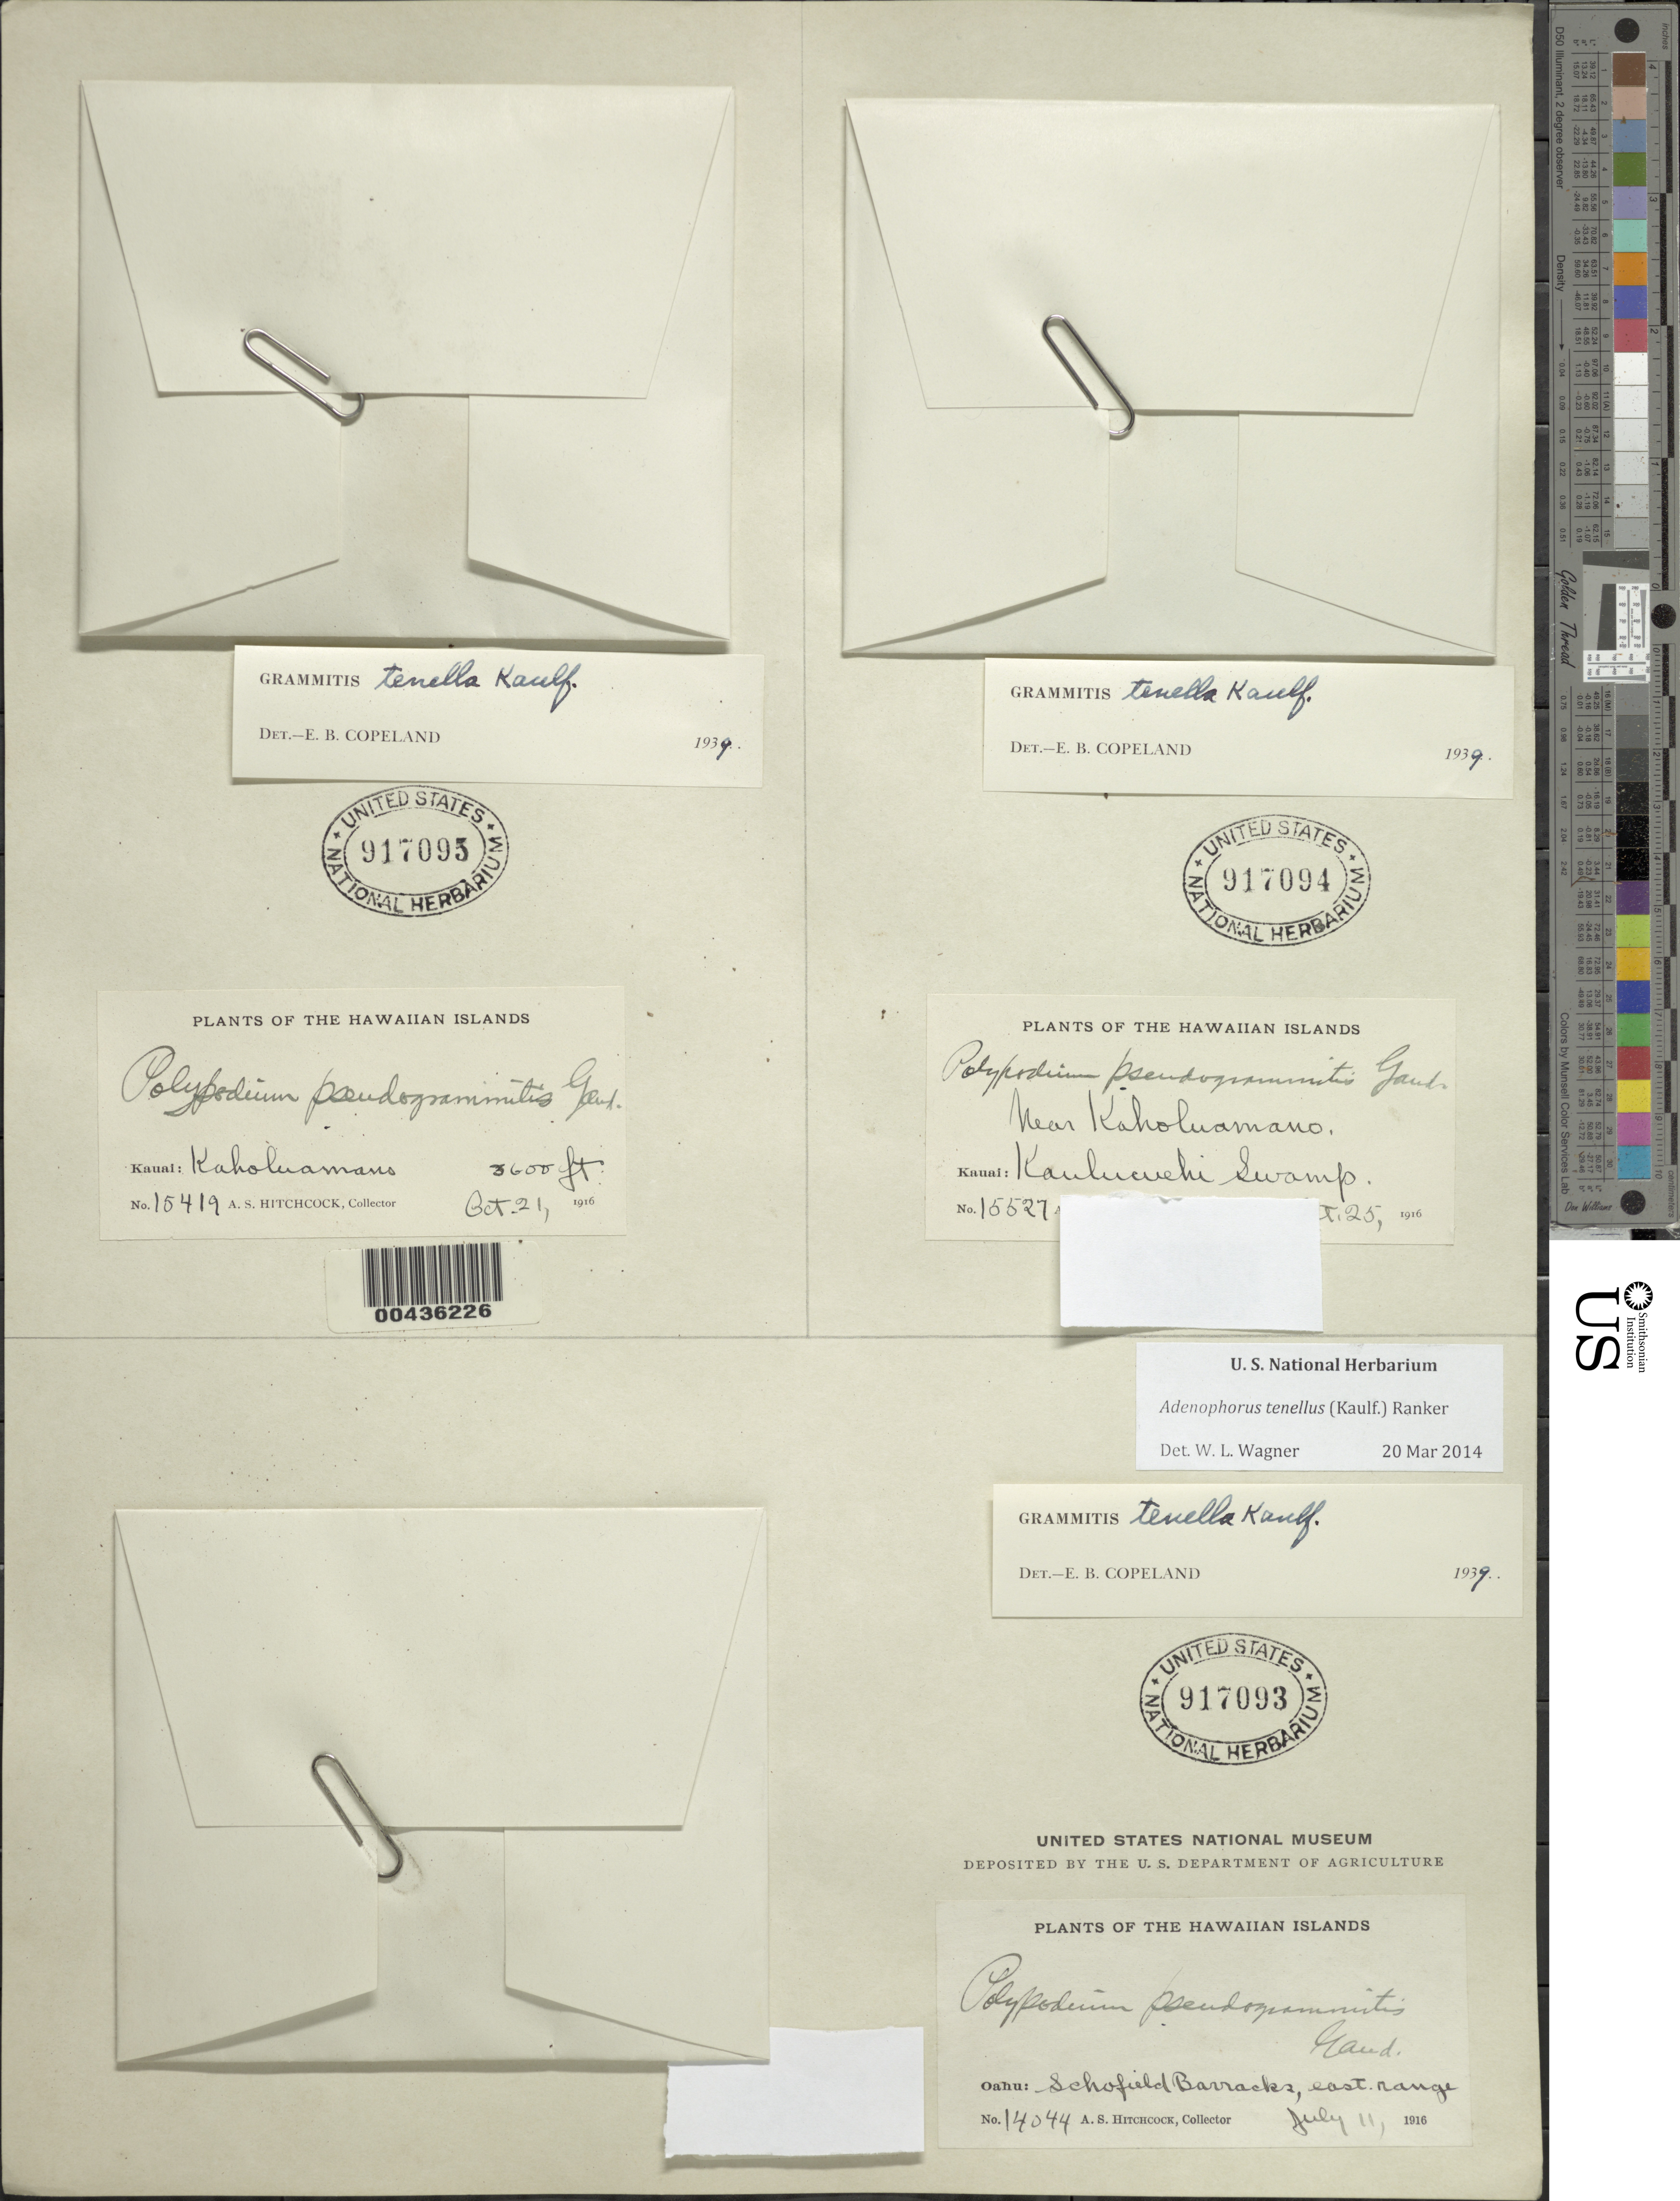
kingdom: Plantae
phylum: Tracheophyta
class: Polypodiopsida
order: Polypodiales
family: Polypodiaceae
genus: Adenophorus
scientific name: Adenophorus tenellus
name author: (Kaulf.) Ranker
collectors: A. S. Hitchcock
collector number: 15419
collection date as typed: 21 Oct 1916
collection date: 1916-10-21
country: United States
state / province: Hawaii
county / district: Kauai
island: Kaua'i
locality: Kaholuamano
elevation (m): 1097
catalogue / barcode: US 917095